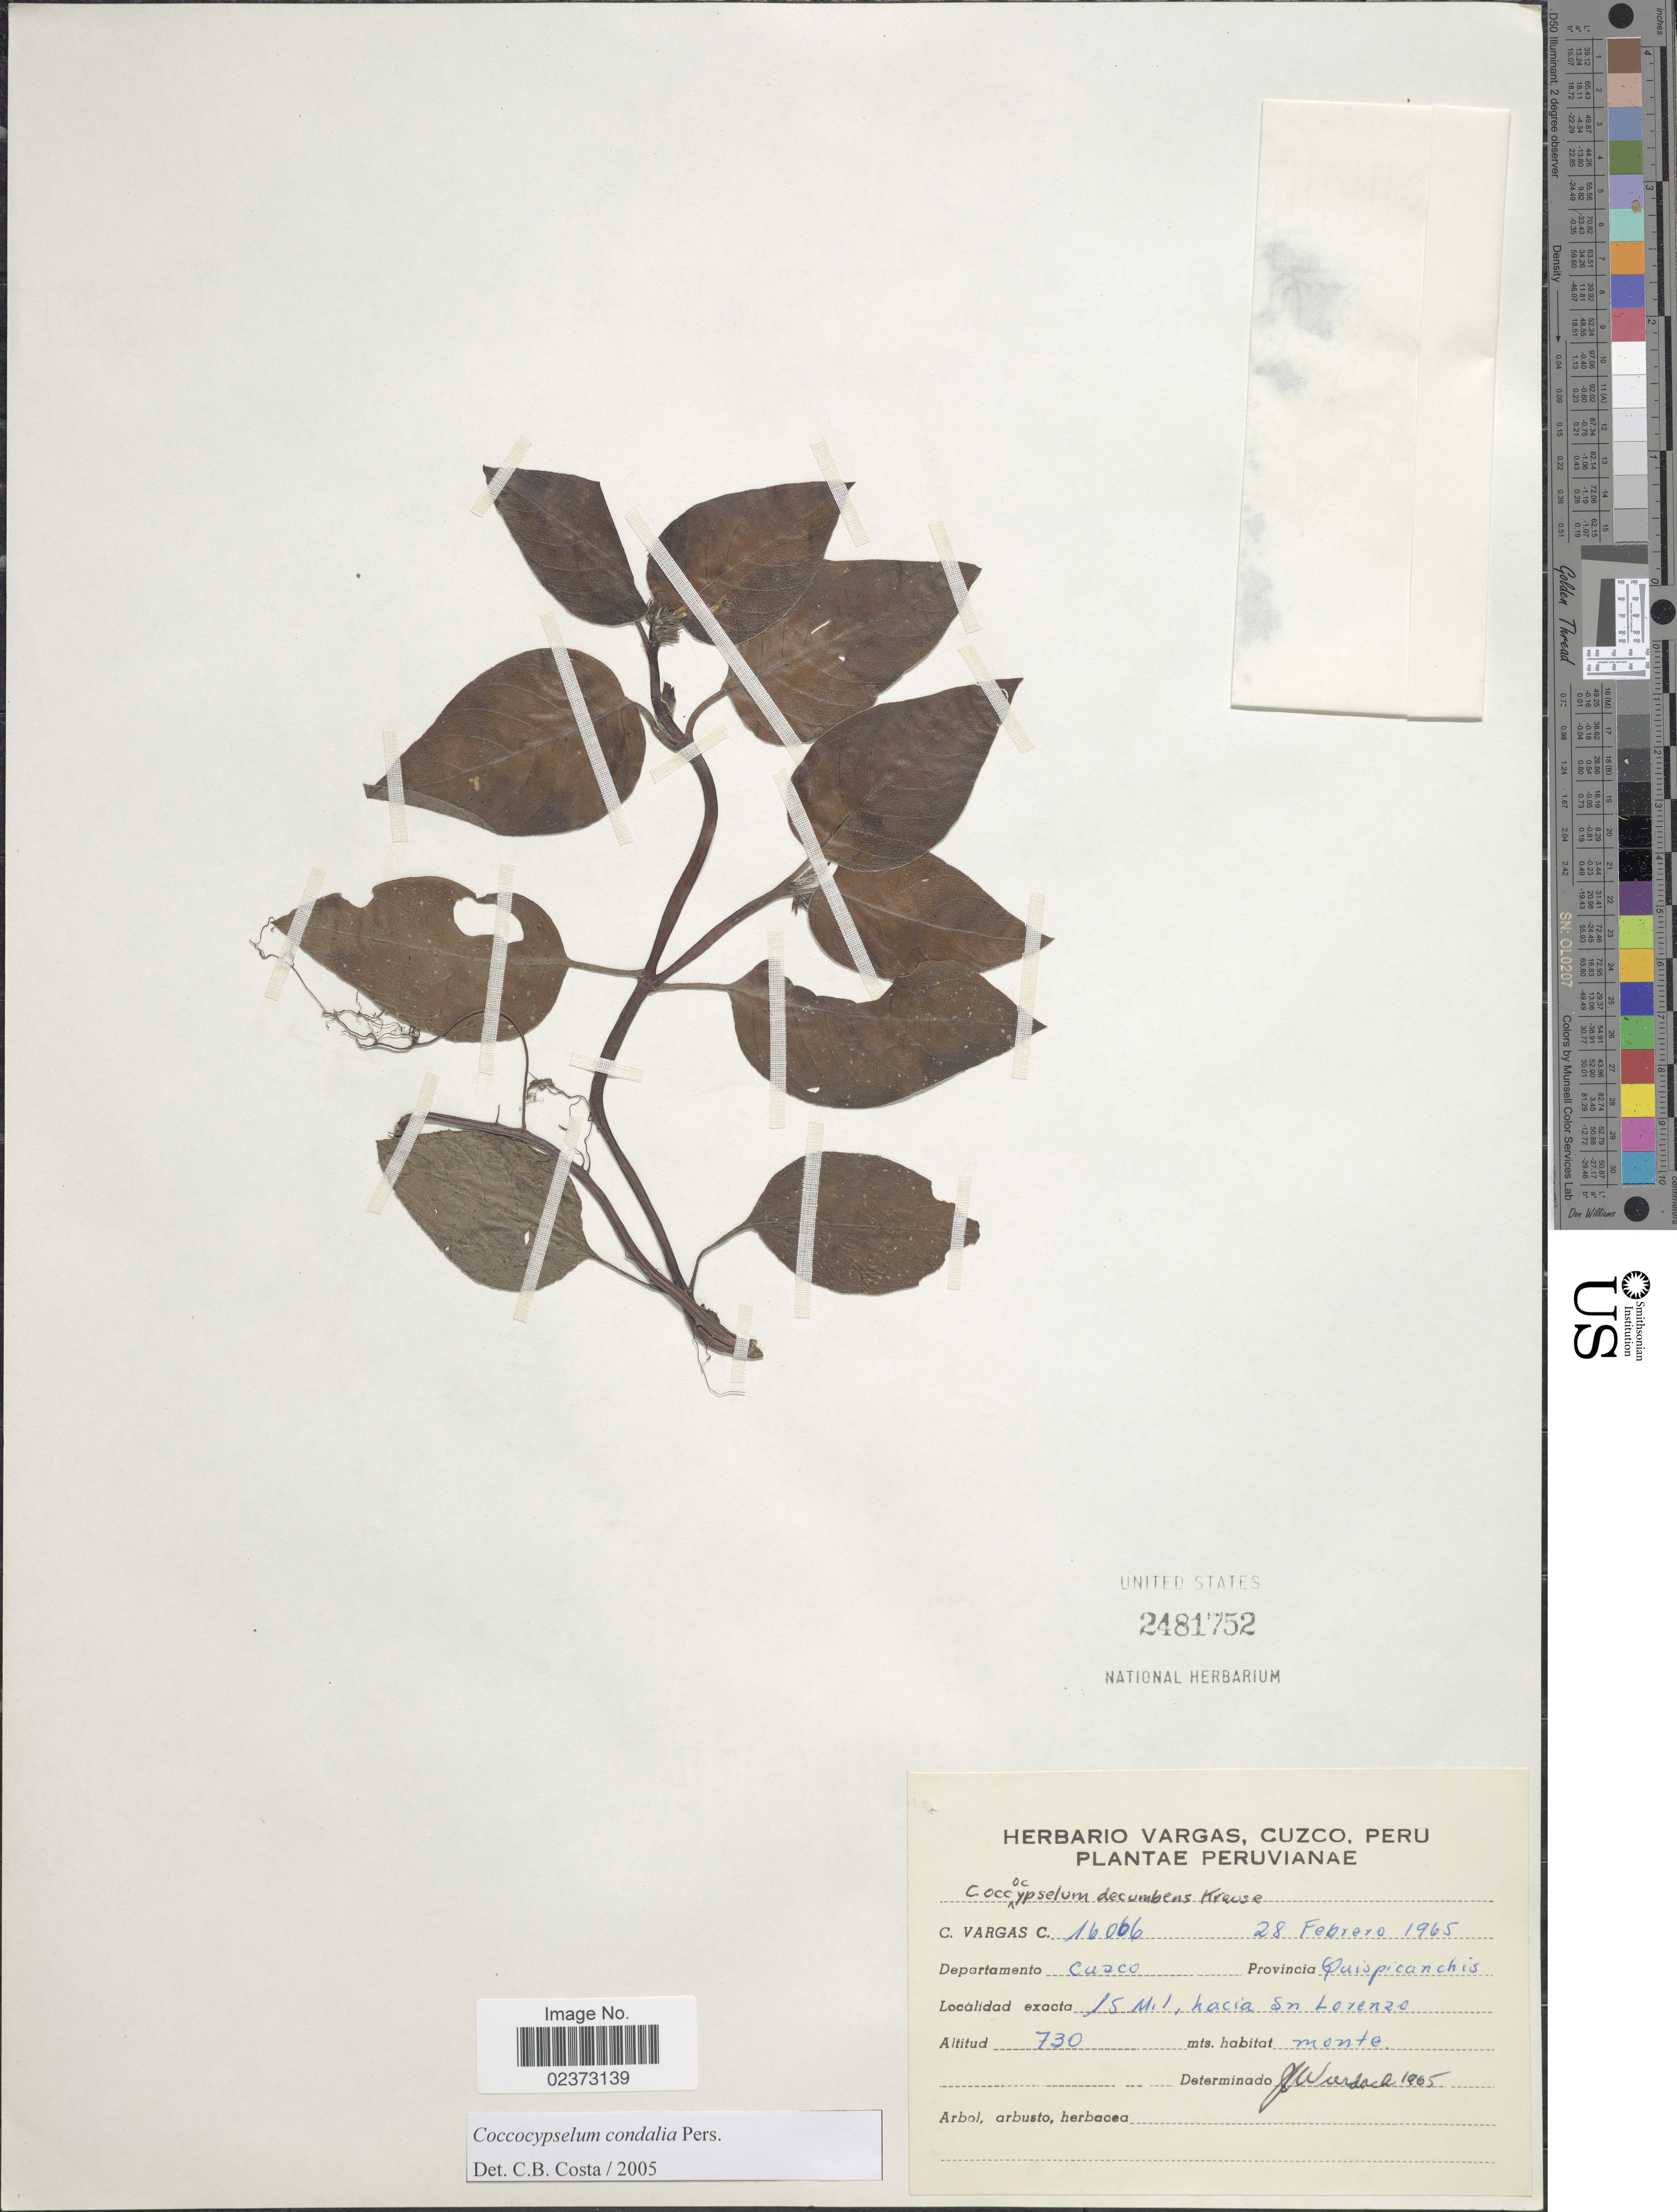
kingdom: Plantae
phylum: Tracheophyta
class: Magnoliopsida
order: Gentianales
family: Rubiaceae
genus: Coccocypselum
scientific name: Coccocypselum condalia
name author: Pers.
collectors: C. Vargas Calderón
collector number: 16066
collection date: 1965-02-28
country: Peru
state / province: Cusco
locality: Departamento Cuzco, Provincia Quispicanchis, 15 mil, hacia Sn Lorenzo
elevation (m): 730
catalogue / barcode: US 2481752